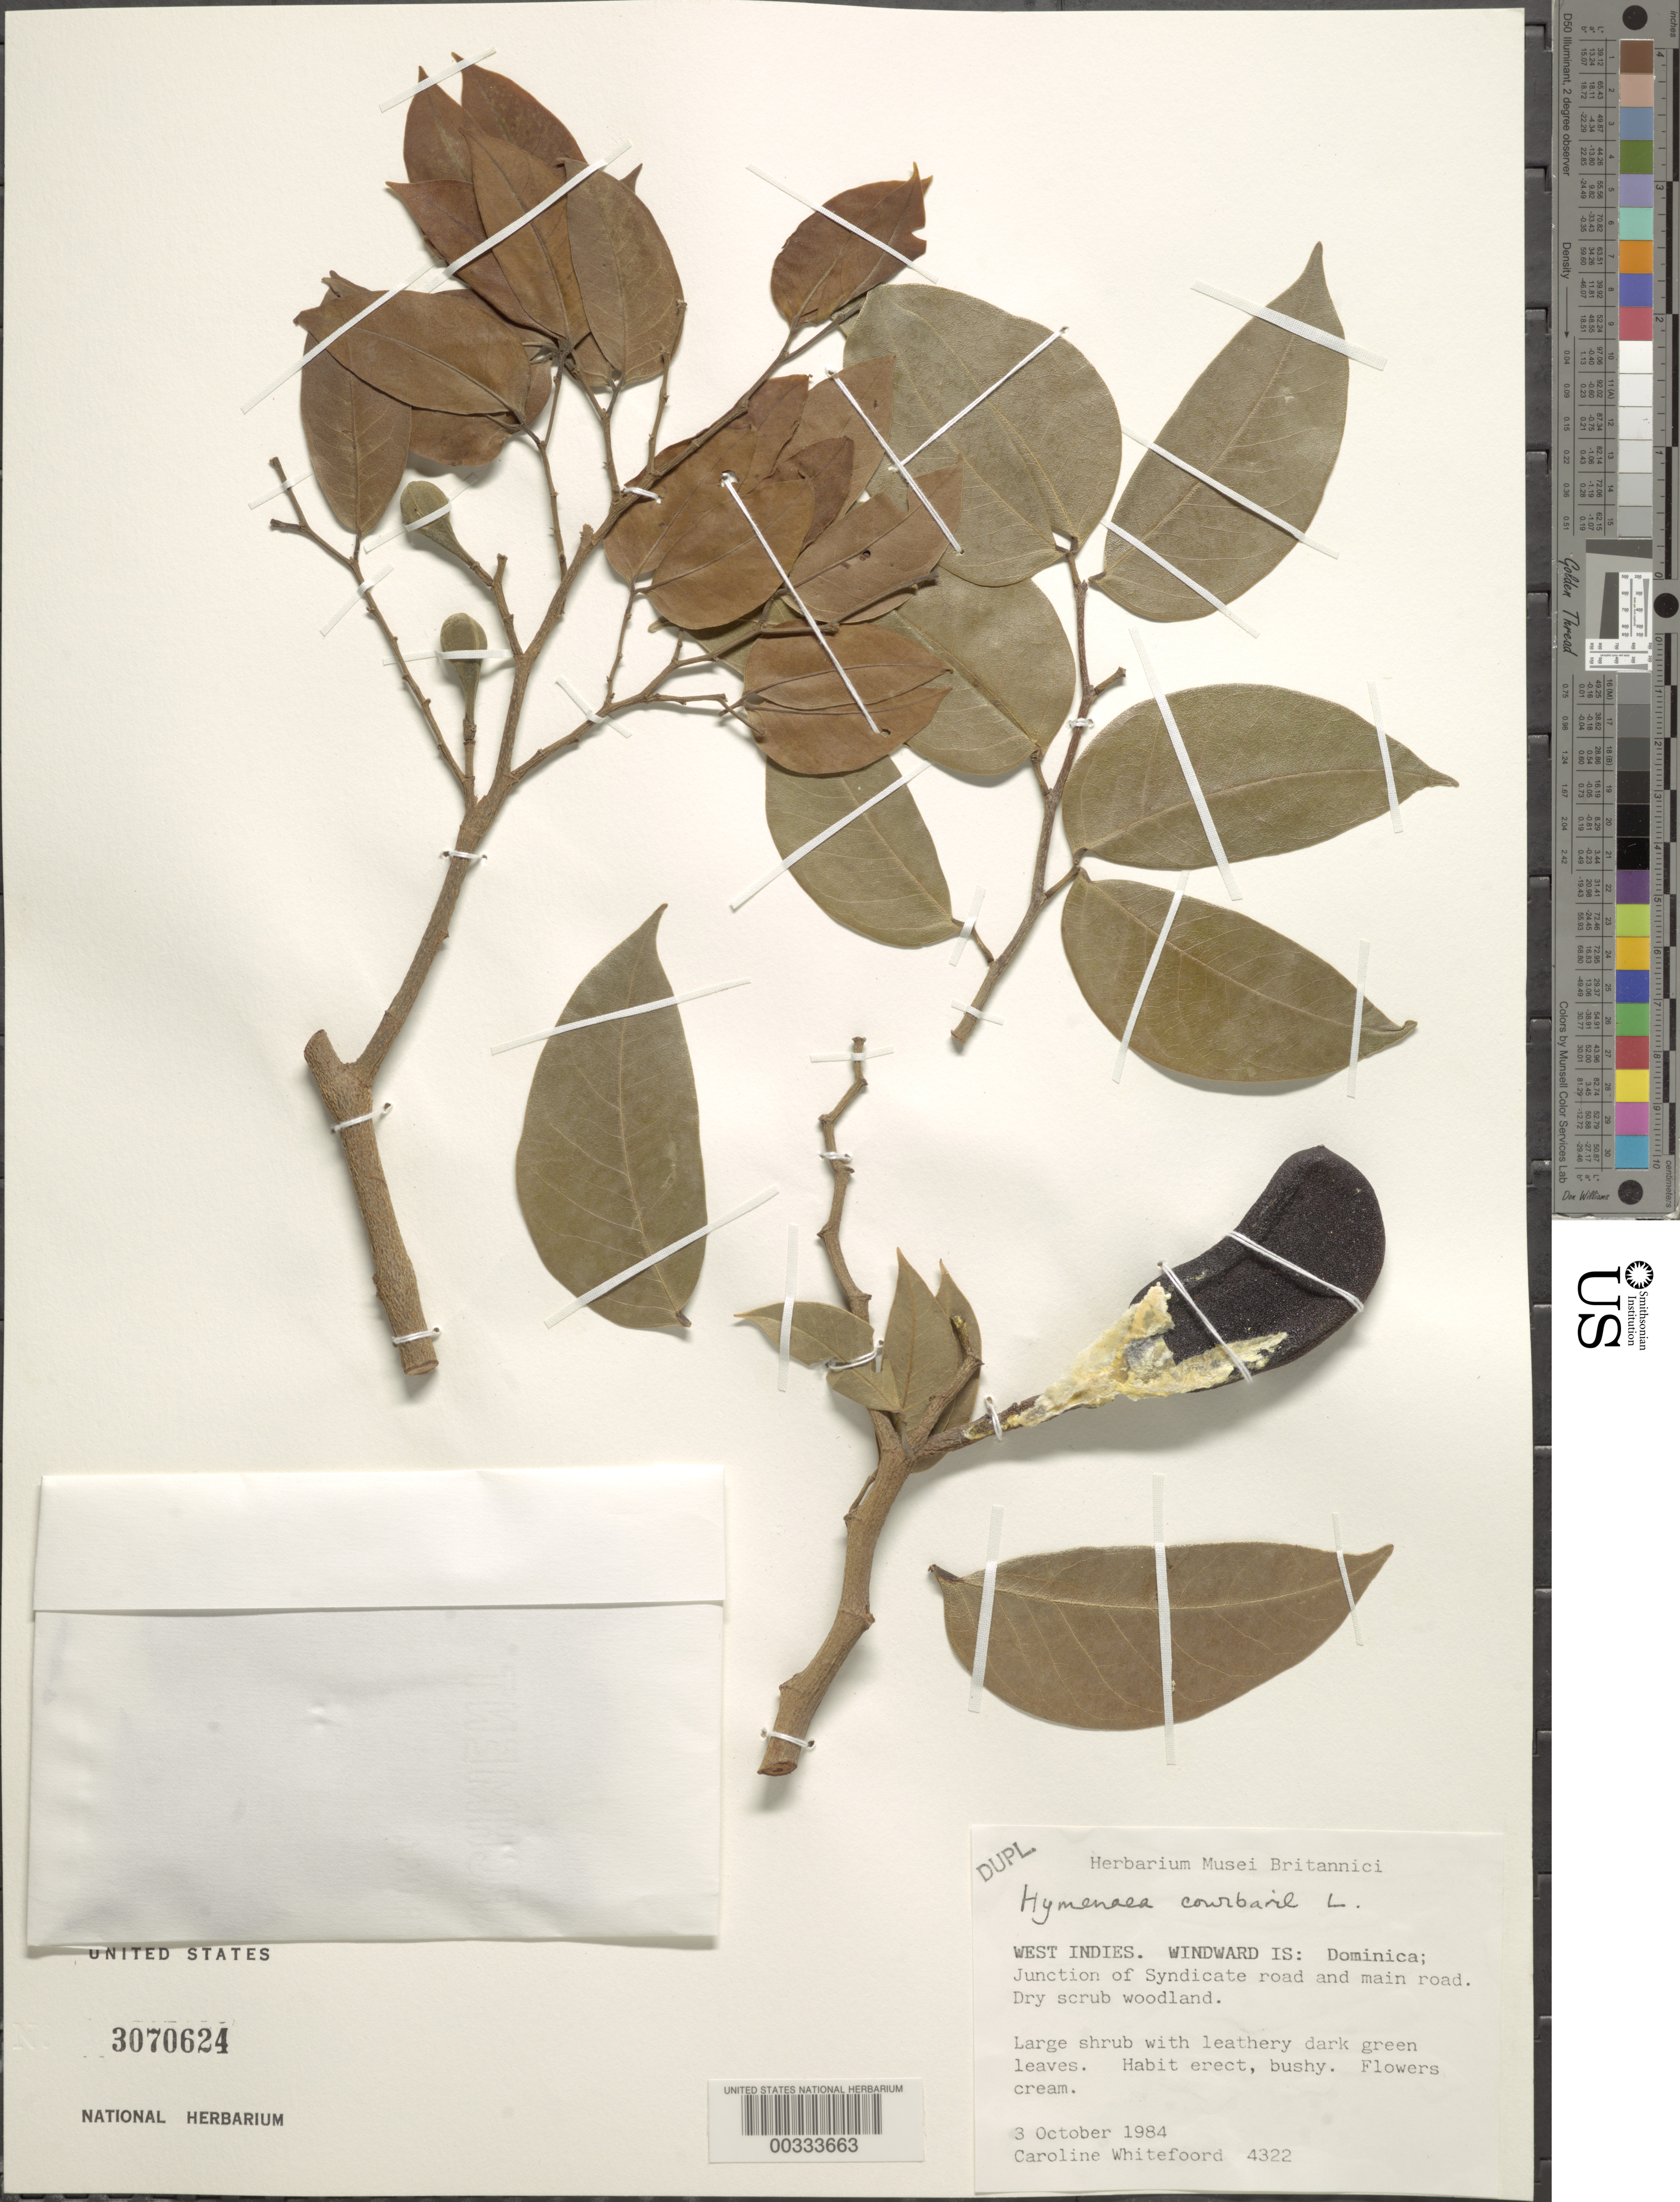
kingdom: Plantae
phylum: Tracheophyta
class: Magnoliopsida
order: Fabales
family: Fabaceae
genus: Hymenaea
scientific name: Hymenaea courbaril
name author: L.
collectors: C. Whitefoord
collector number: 4322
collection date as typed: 03 Oct 1984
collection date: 1984-10-03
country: Dominica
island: Dominica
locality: Junction of syndicate road and main road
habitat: Dry scrub woodland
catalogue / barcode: US 3070624